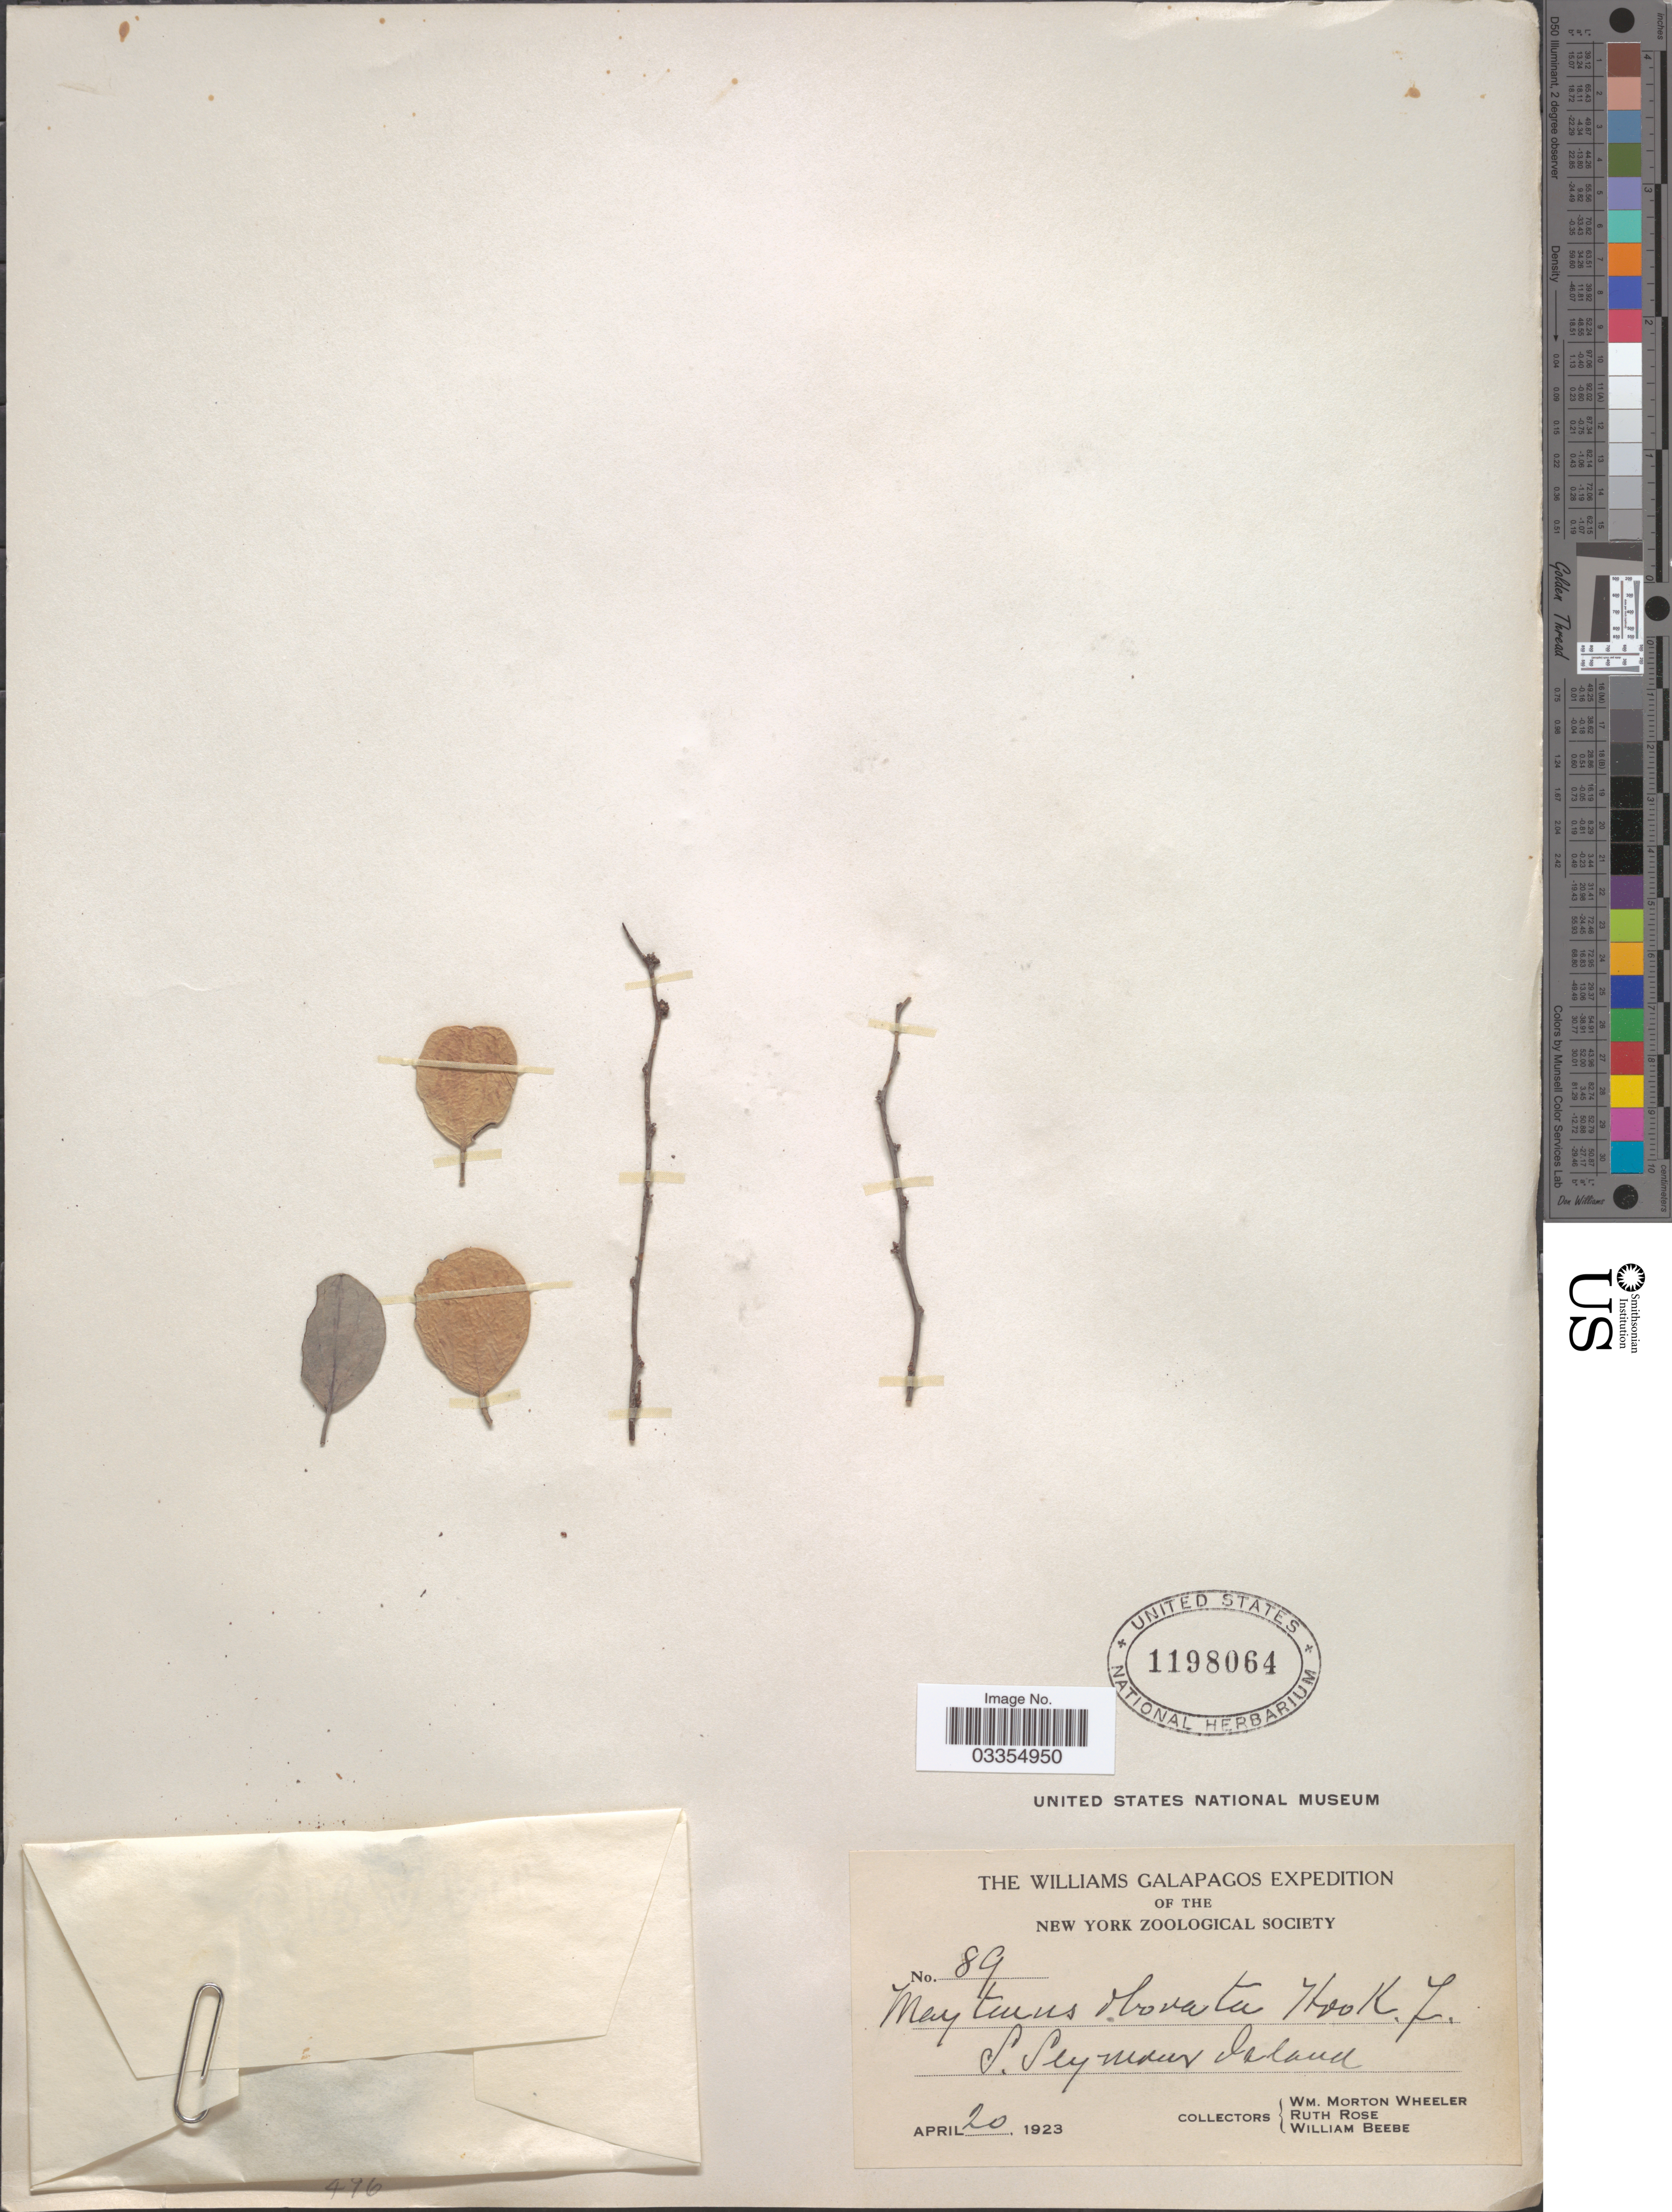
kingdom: Plantae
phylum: Tracheophyta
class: Magnoliopsida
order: Celastrales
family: Celastraceae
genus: Tricerma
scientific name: Tricerma orbiculare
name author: (Humb. & Bonpl. ex Schult.) Lundell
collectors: W. Wheeler, R. Rose & W. Beebe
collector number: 89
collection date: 1923-04-20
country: Ecuador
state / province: Colón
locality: S. Seymour Island.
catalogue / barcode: US 1198064